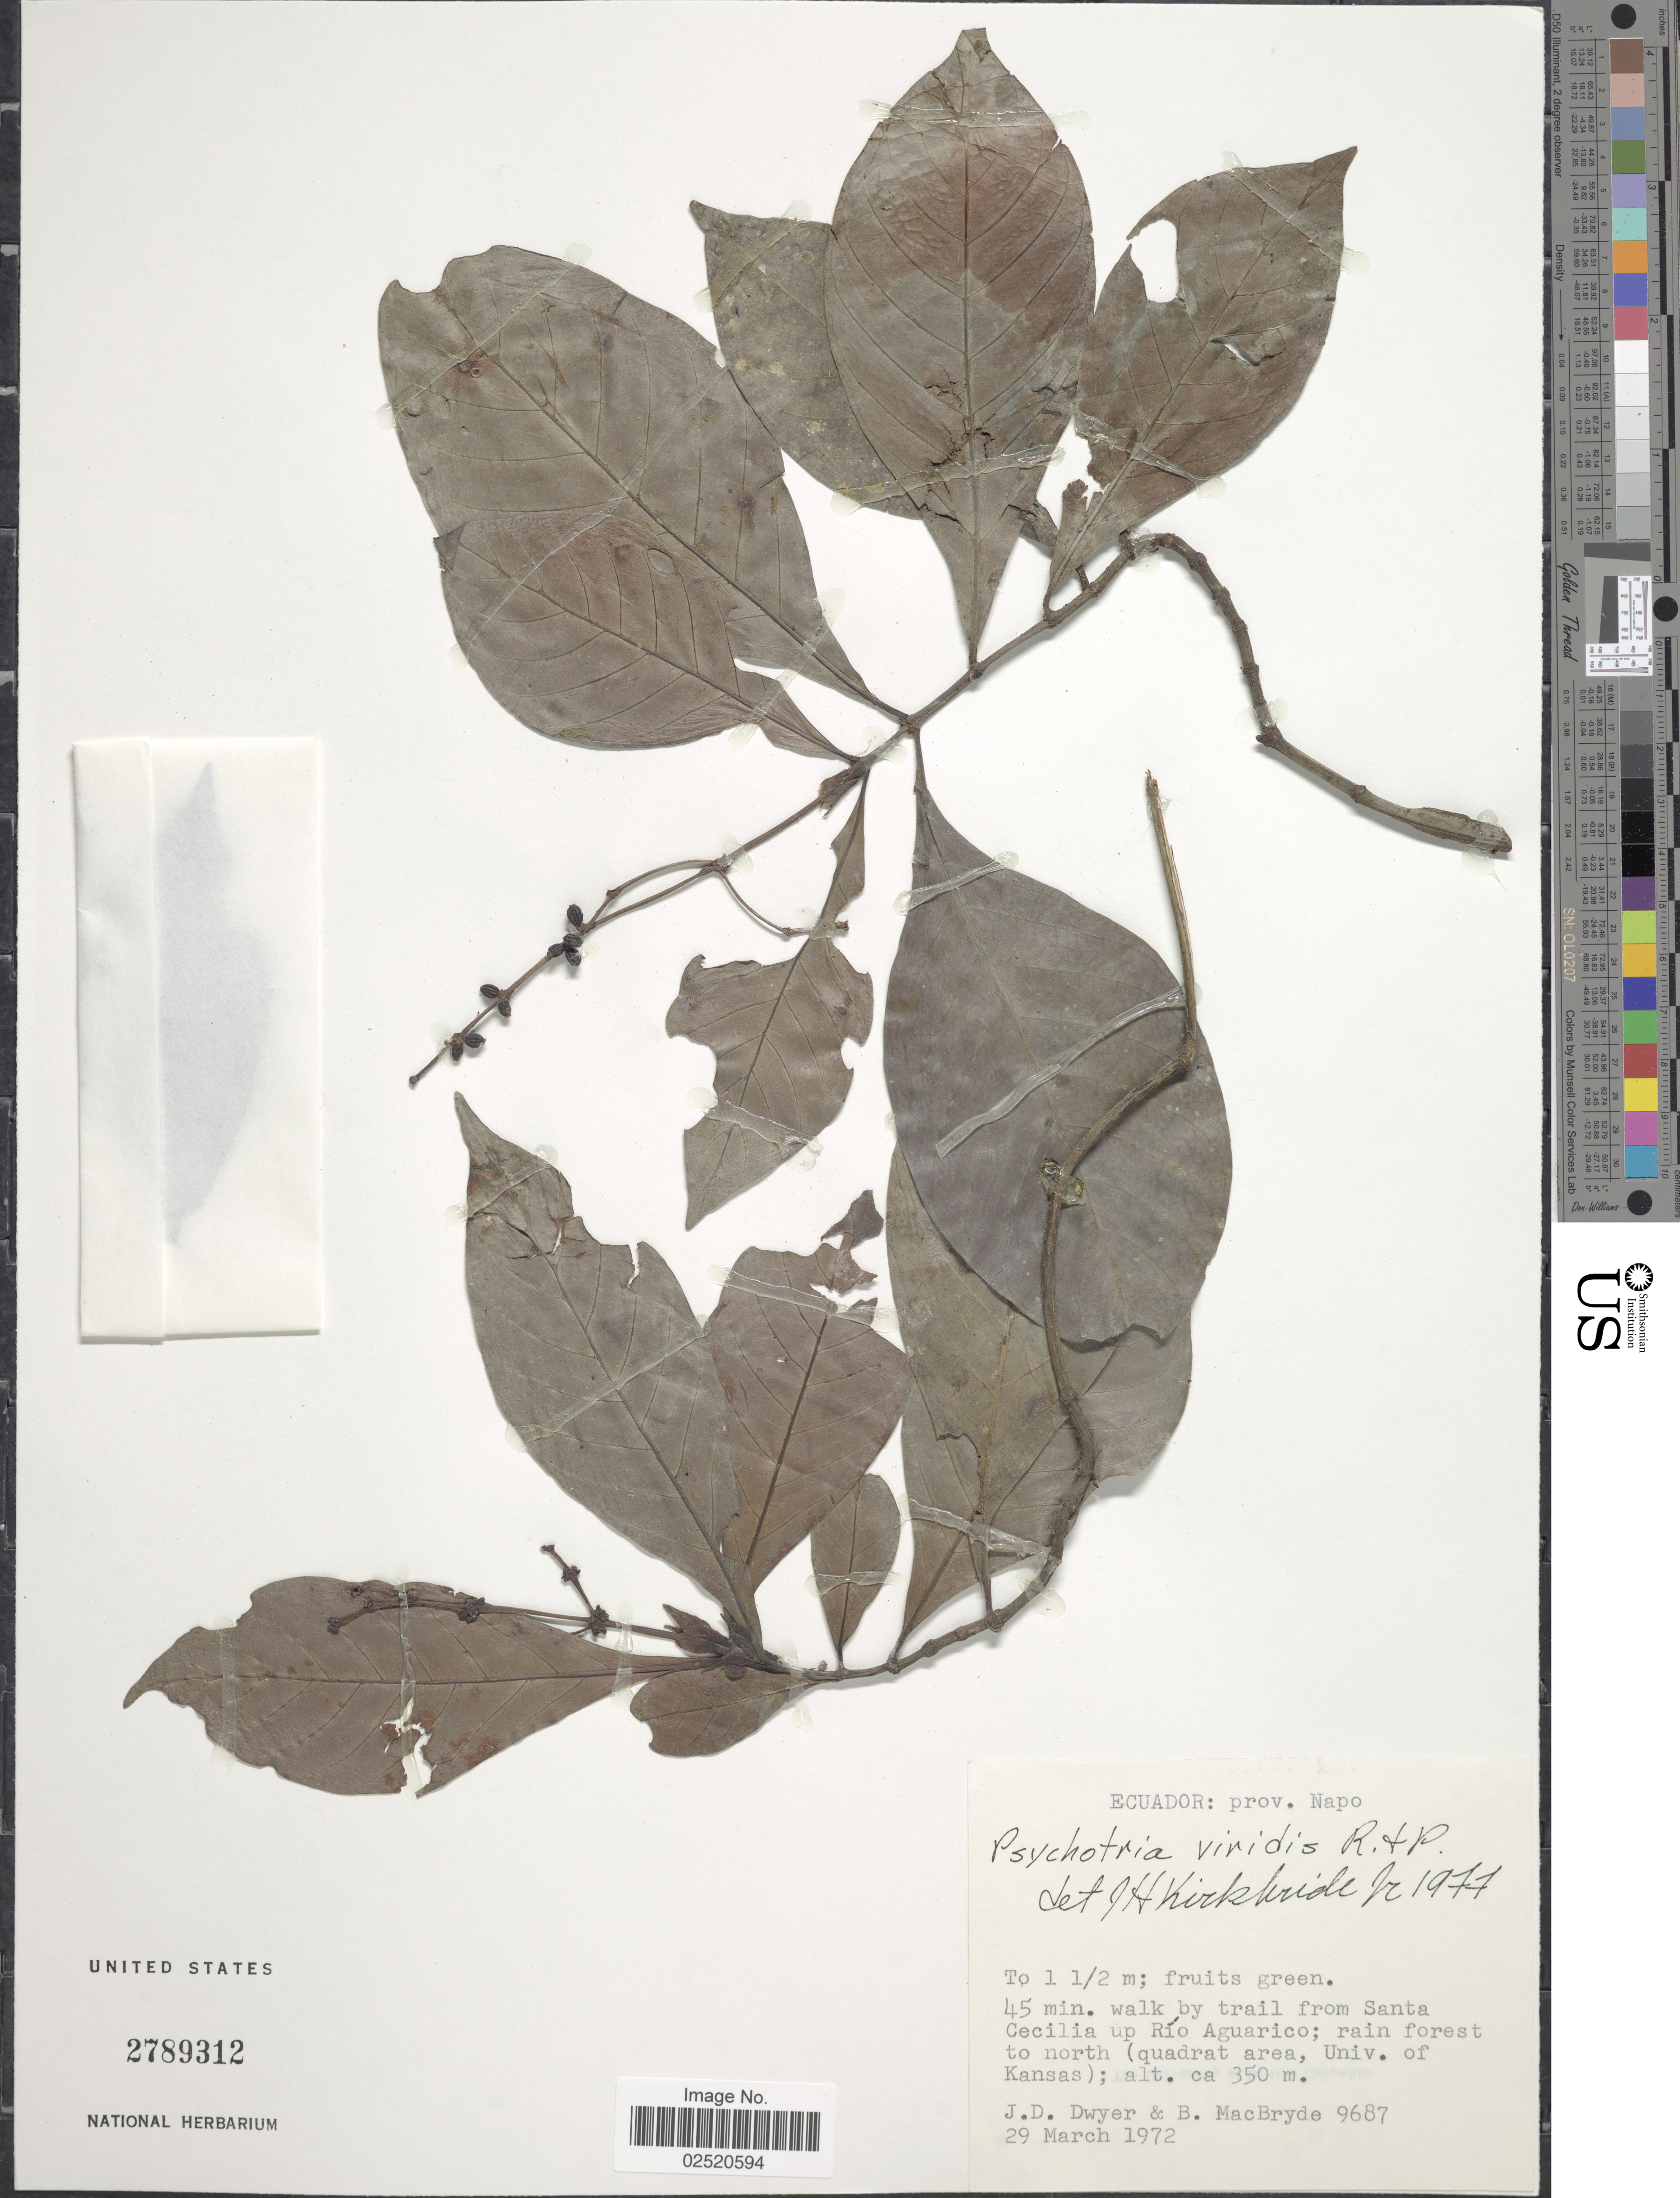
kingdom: Plantae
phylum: Tracheophyta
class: Magnoliopsida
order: Gentianales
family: Rubiaceae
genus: Psychotria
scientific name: Psychotria viridis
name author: Ruiz & Pav.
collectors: J. D. Dwyer & B. MacBryde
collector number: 9687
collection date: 1972-03-29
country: Ecuador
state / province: Napo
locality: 45 min. walk by trail from Santa Cecilia up Río Aguarico; rain forest to north (quadrat area, Univ. of Kansas)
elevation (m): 350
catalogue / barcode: US 2789312